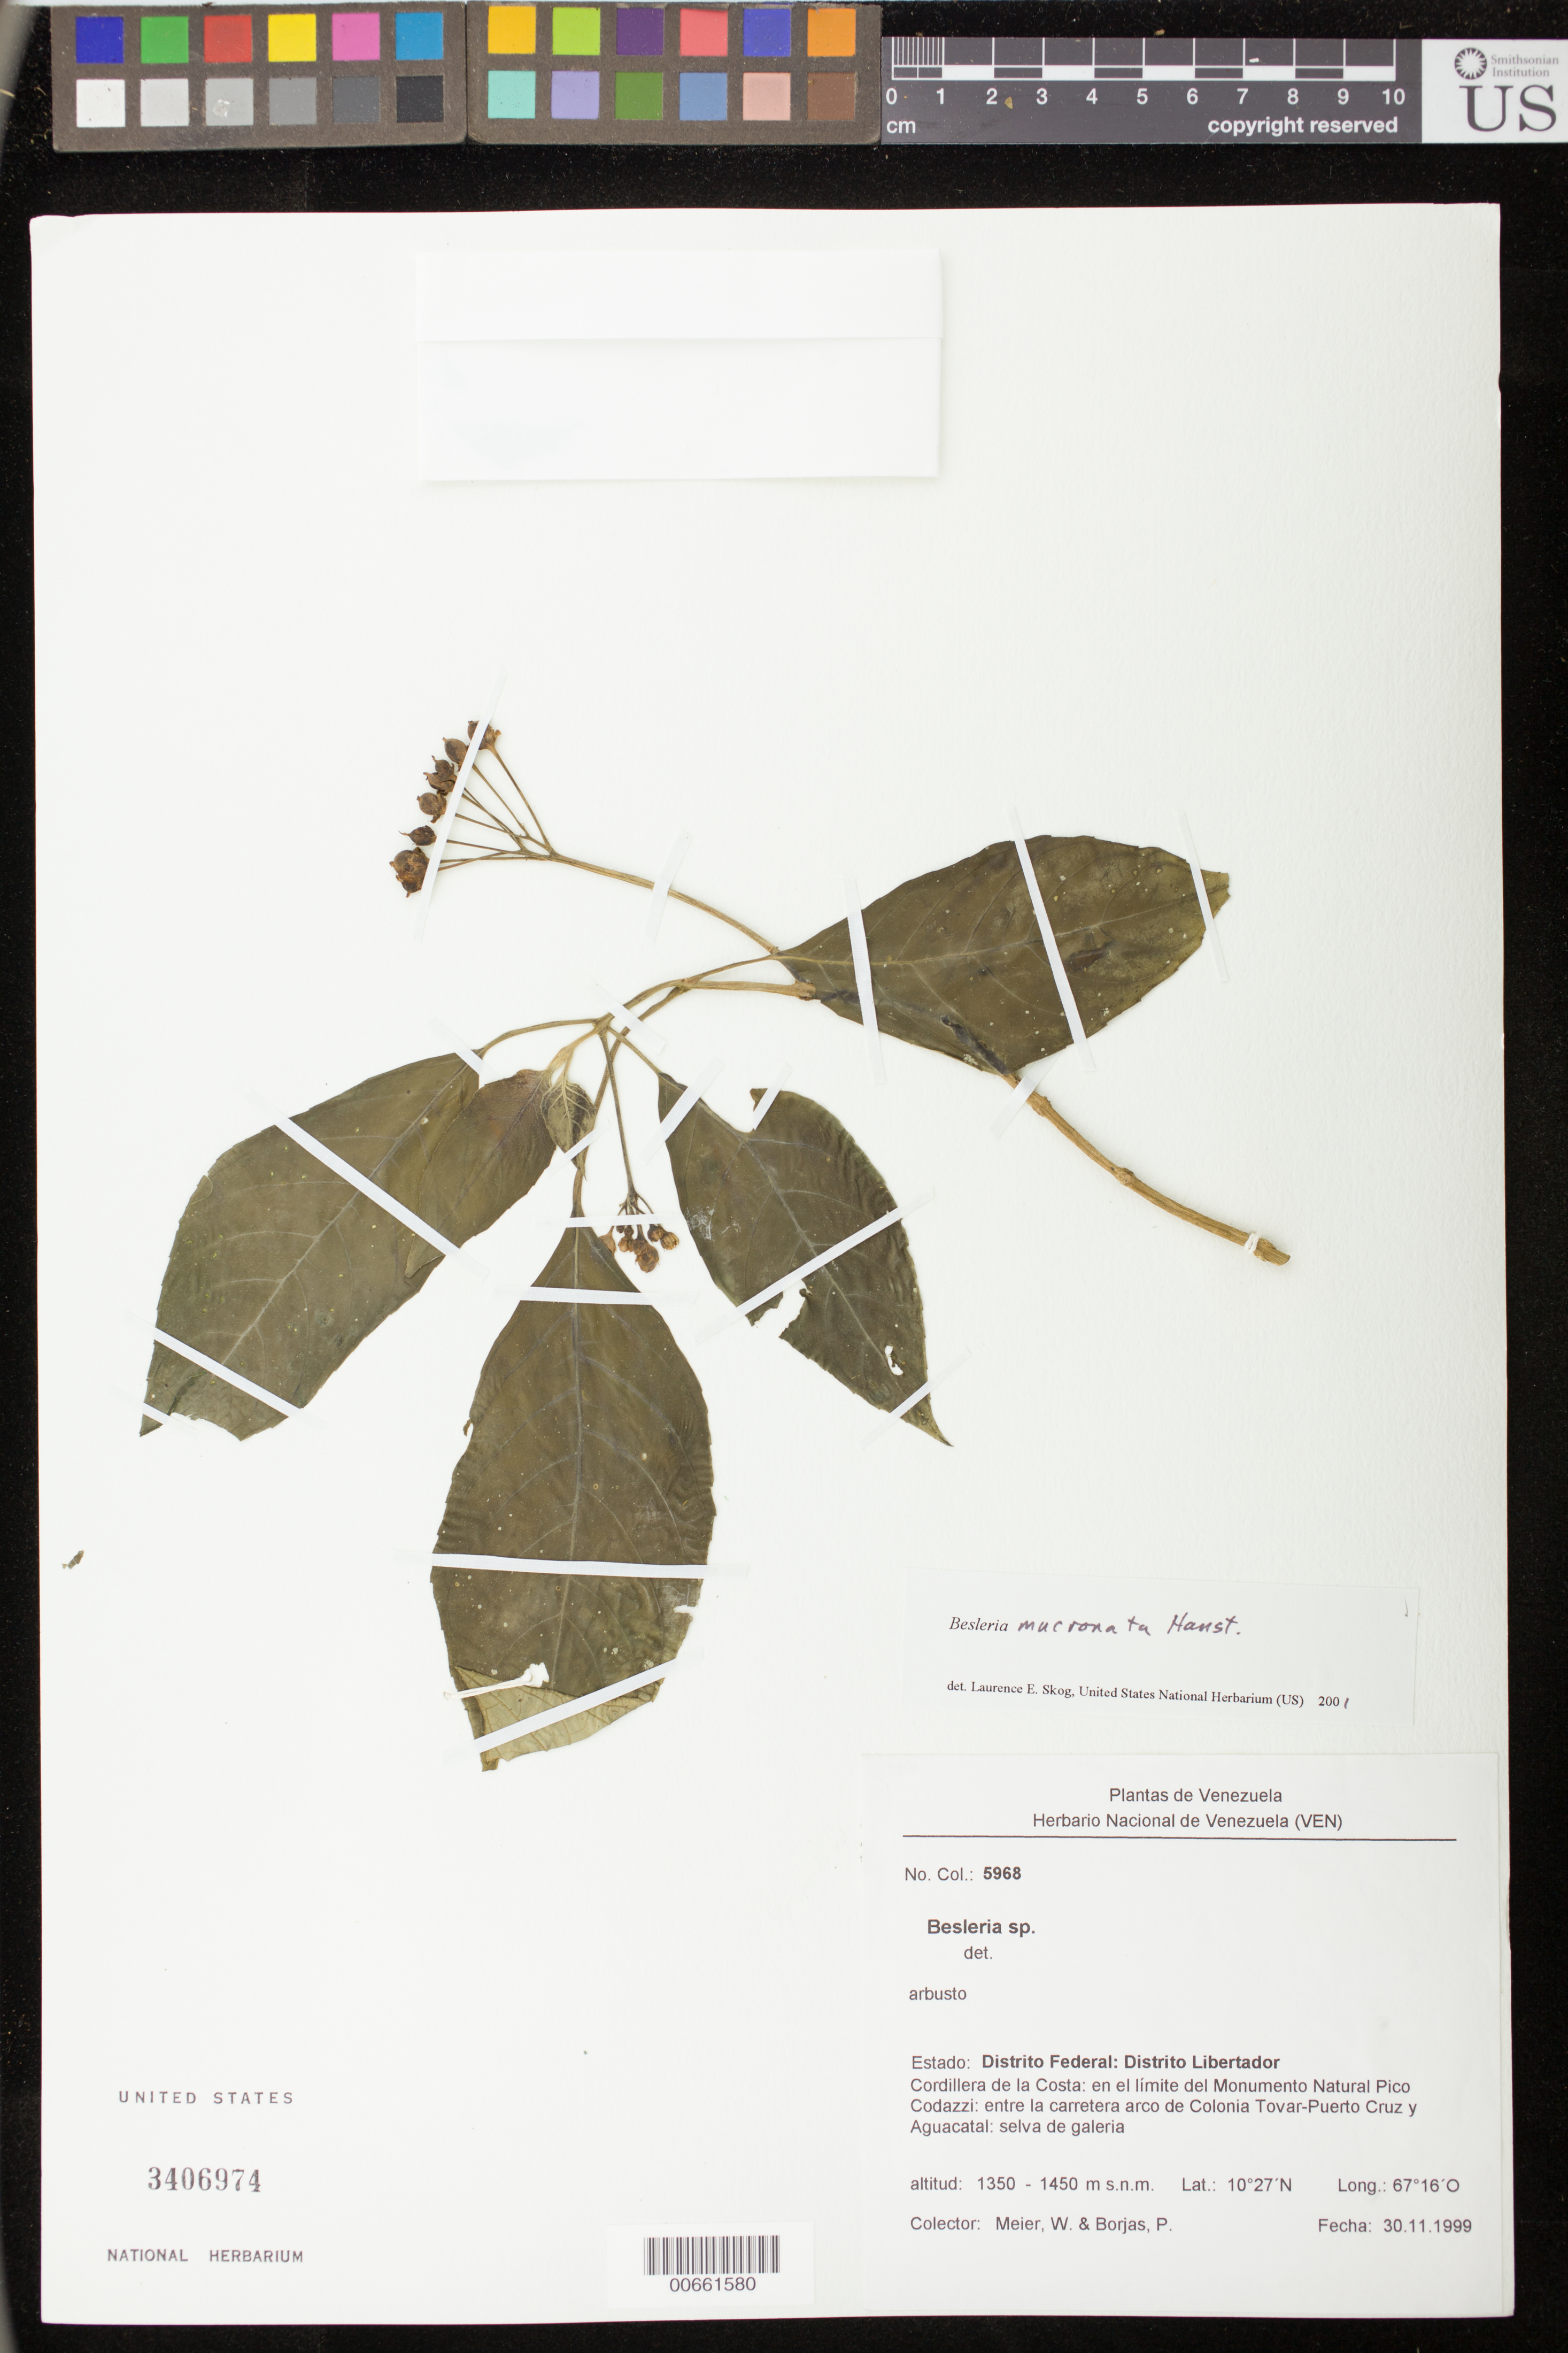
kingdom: Plantae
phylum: Tracheophyta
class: Magnoliopsida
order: Lamiales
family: Gesneriaceae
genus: Besleria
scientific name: Besleria mucronata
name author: Hanst.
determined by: Skog, Laurence E.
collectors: W. Meier & P. Borjas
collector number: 5968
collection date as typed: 30 Nov 1999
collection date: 1999-11-30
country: Venezuela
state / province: Vargas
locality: Distrito Libertador; Cordillera de la Costa: en el límite del Monumento Natural Pico Codazzi: entre la carretera arco de Colonia Tovar-Puerto Cruz y Aguacatal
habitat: Selva de galeria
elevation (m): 1350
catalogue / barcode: US 3406974